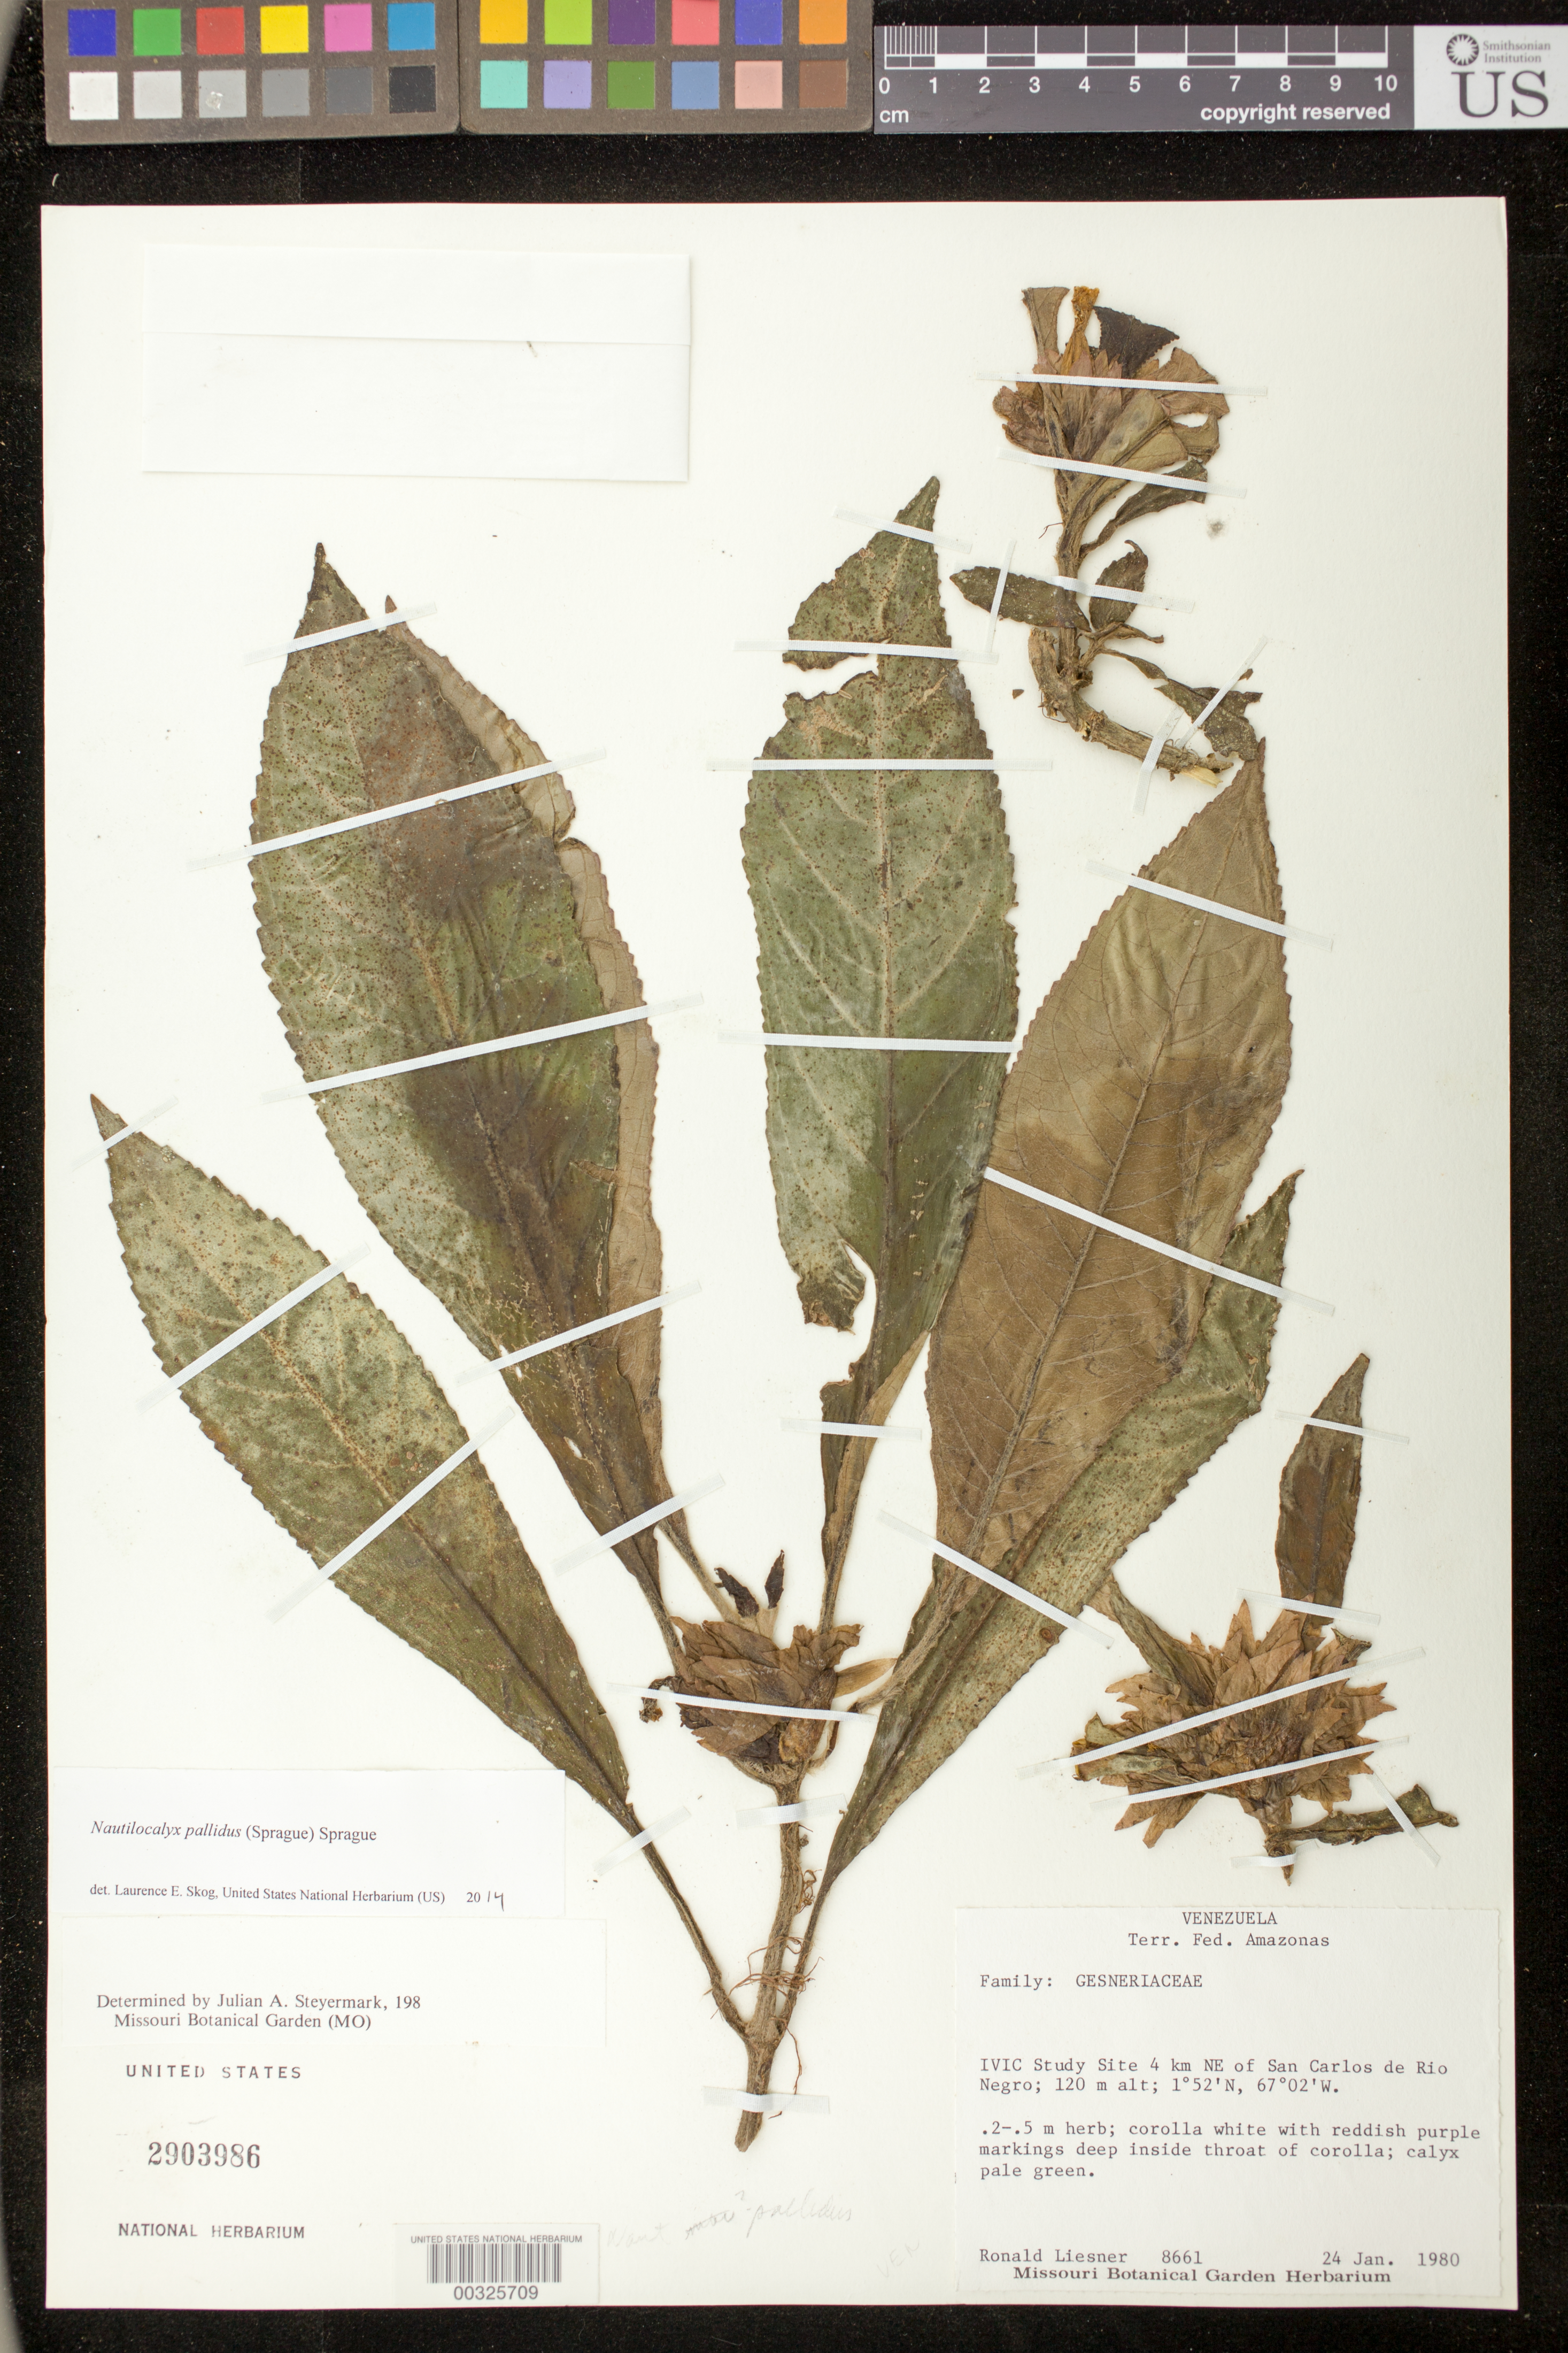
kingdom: Plantae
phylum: Tracheophyta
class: Magnoliopsida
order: Lamiales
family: Gesneriaceae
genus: Nautilocalyx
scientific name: Nautilocalyx pallidus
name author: (Sprague) C. Sprague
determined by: Skog, Laurence E.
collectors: R. L. Liesner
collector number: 8661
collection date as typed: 24 Jan 1980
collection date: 1980-01-24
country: Venezuela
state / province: Amazonas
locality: IVIC study site 4 km NE of San Carlos de Rio Negro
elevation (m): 120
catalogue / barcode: US 2903986